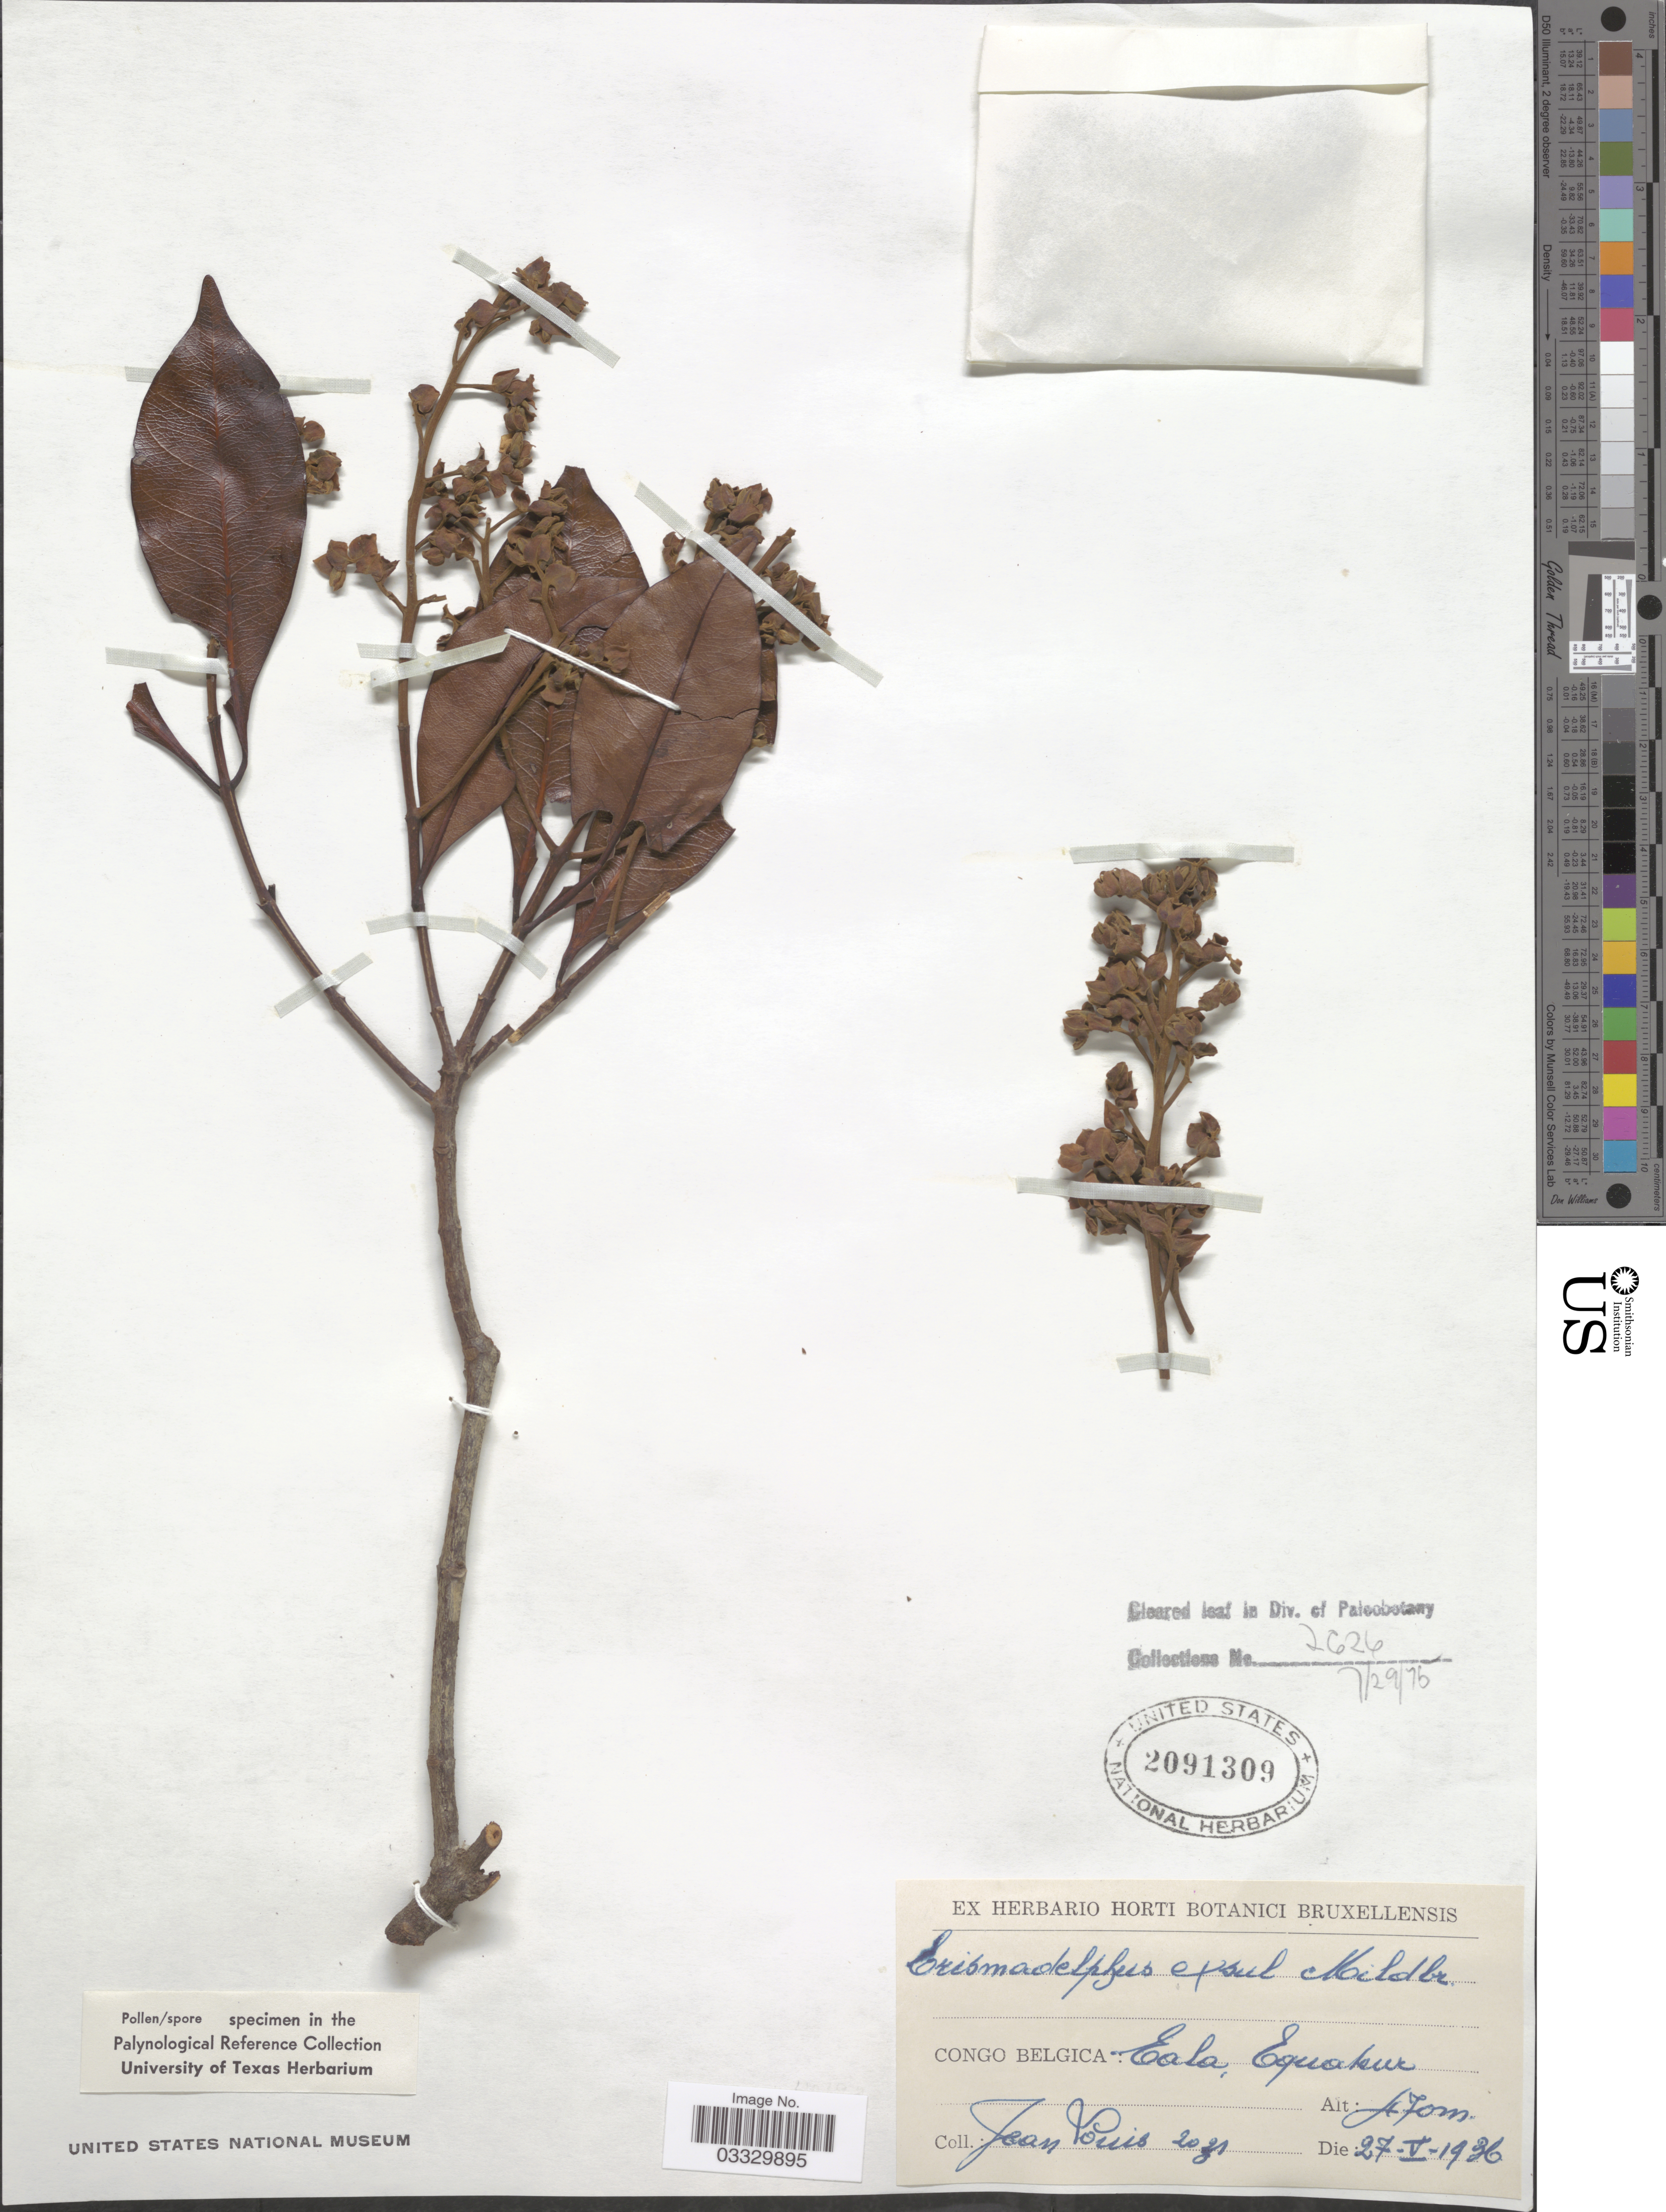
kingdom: Plantae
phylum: Tracheophyta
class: Magnoliopsida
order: Myrtales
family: Vochysiaceae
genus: Erismadelphus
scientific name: Erismadelphus exsul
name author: Mildbr.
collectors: J. Louis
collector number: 2031*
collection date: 1936-05-27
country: Congo, Democratic Republic of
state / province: Equateur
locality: Congo Belgica: Eala.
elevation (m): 470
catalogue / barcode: US 2091309